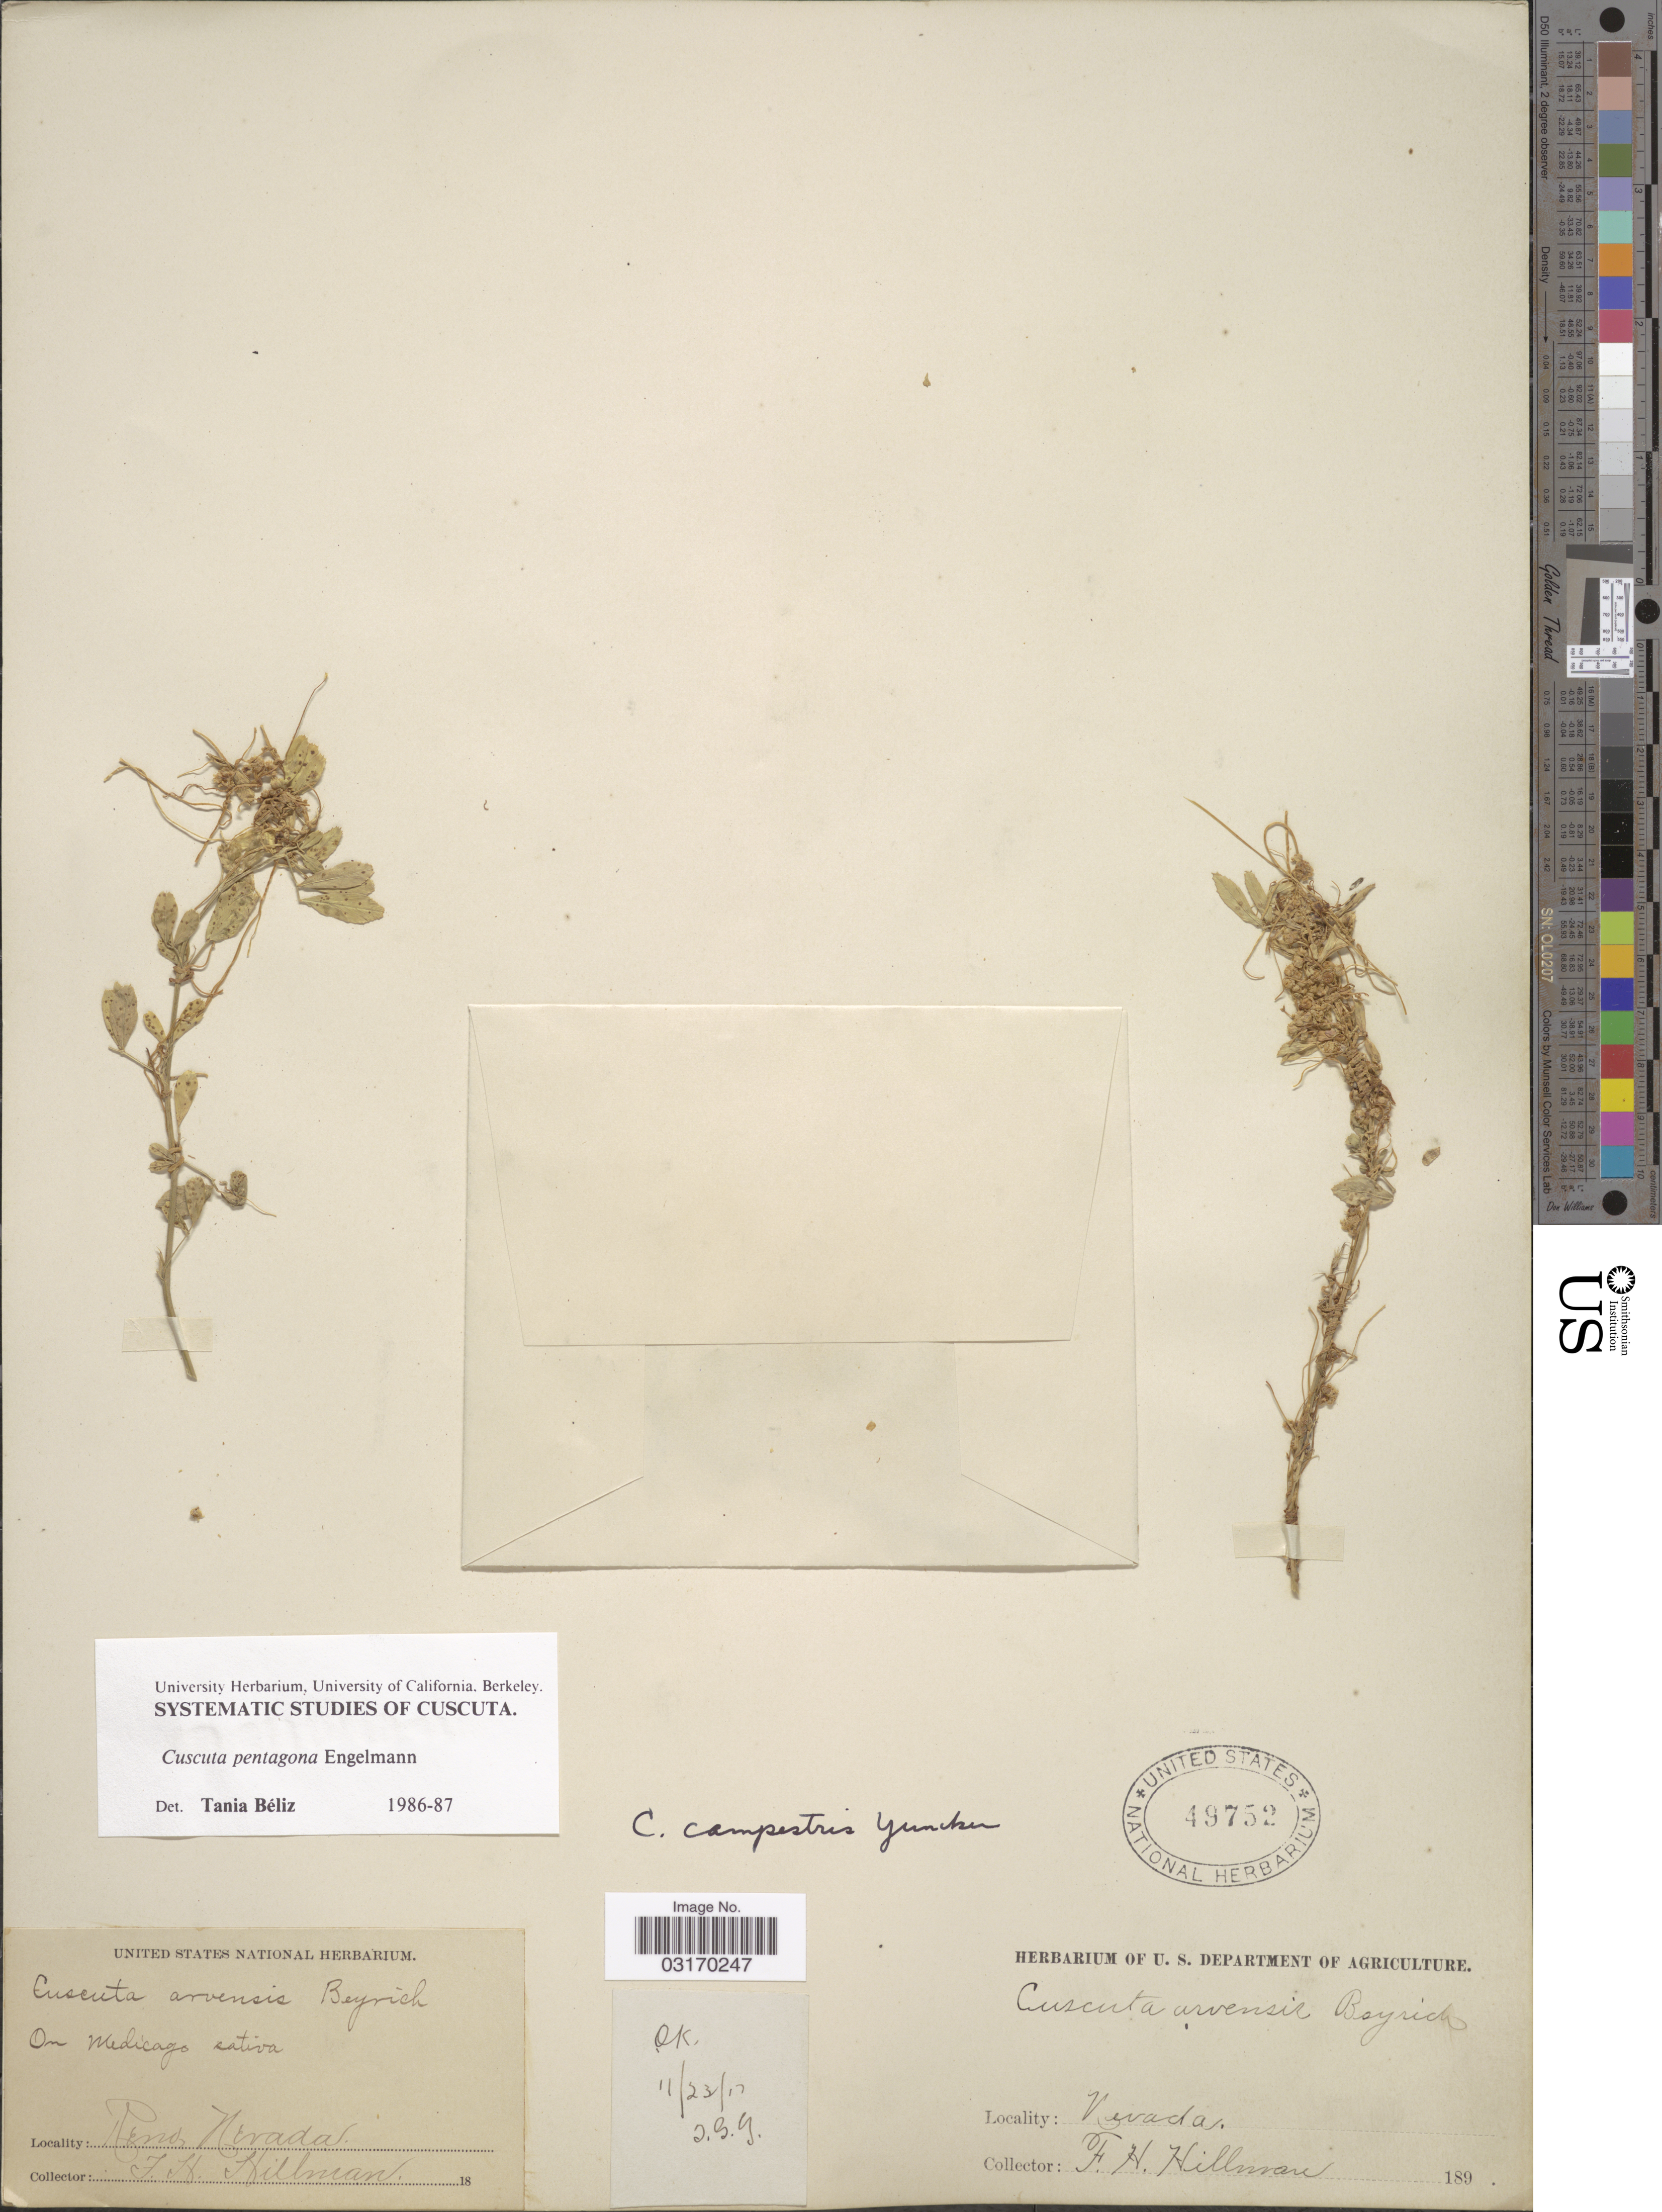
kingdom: Plantae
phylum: Tracheophyta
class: Magnoliopsida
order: Solanales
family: Convolvulaceae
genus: Cuscuta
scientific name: Cuscuta pentagona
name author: Engelm.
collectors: F. Hillman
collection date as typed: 189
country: United States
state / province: Nevada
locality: Reno.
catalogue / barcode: US 49752